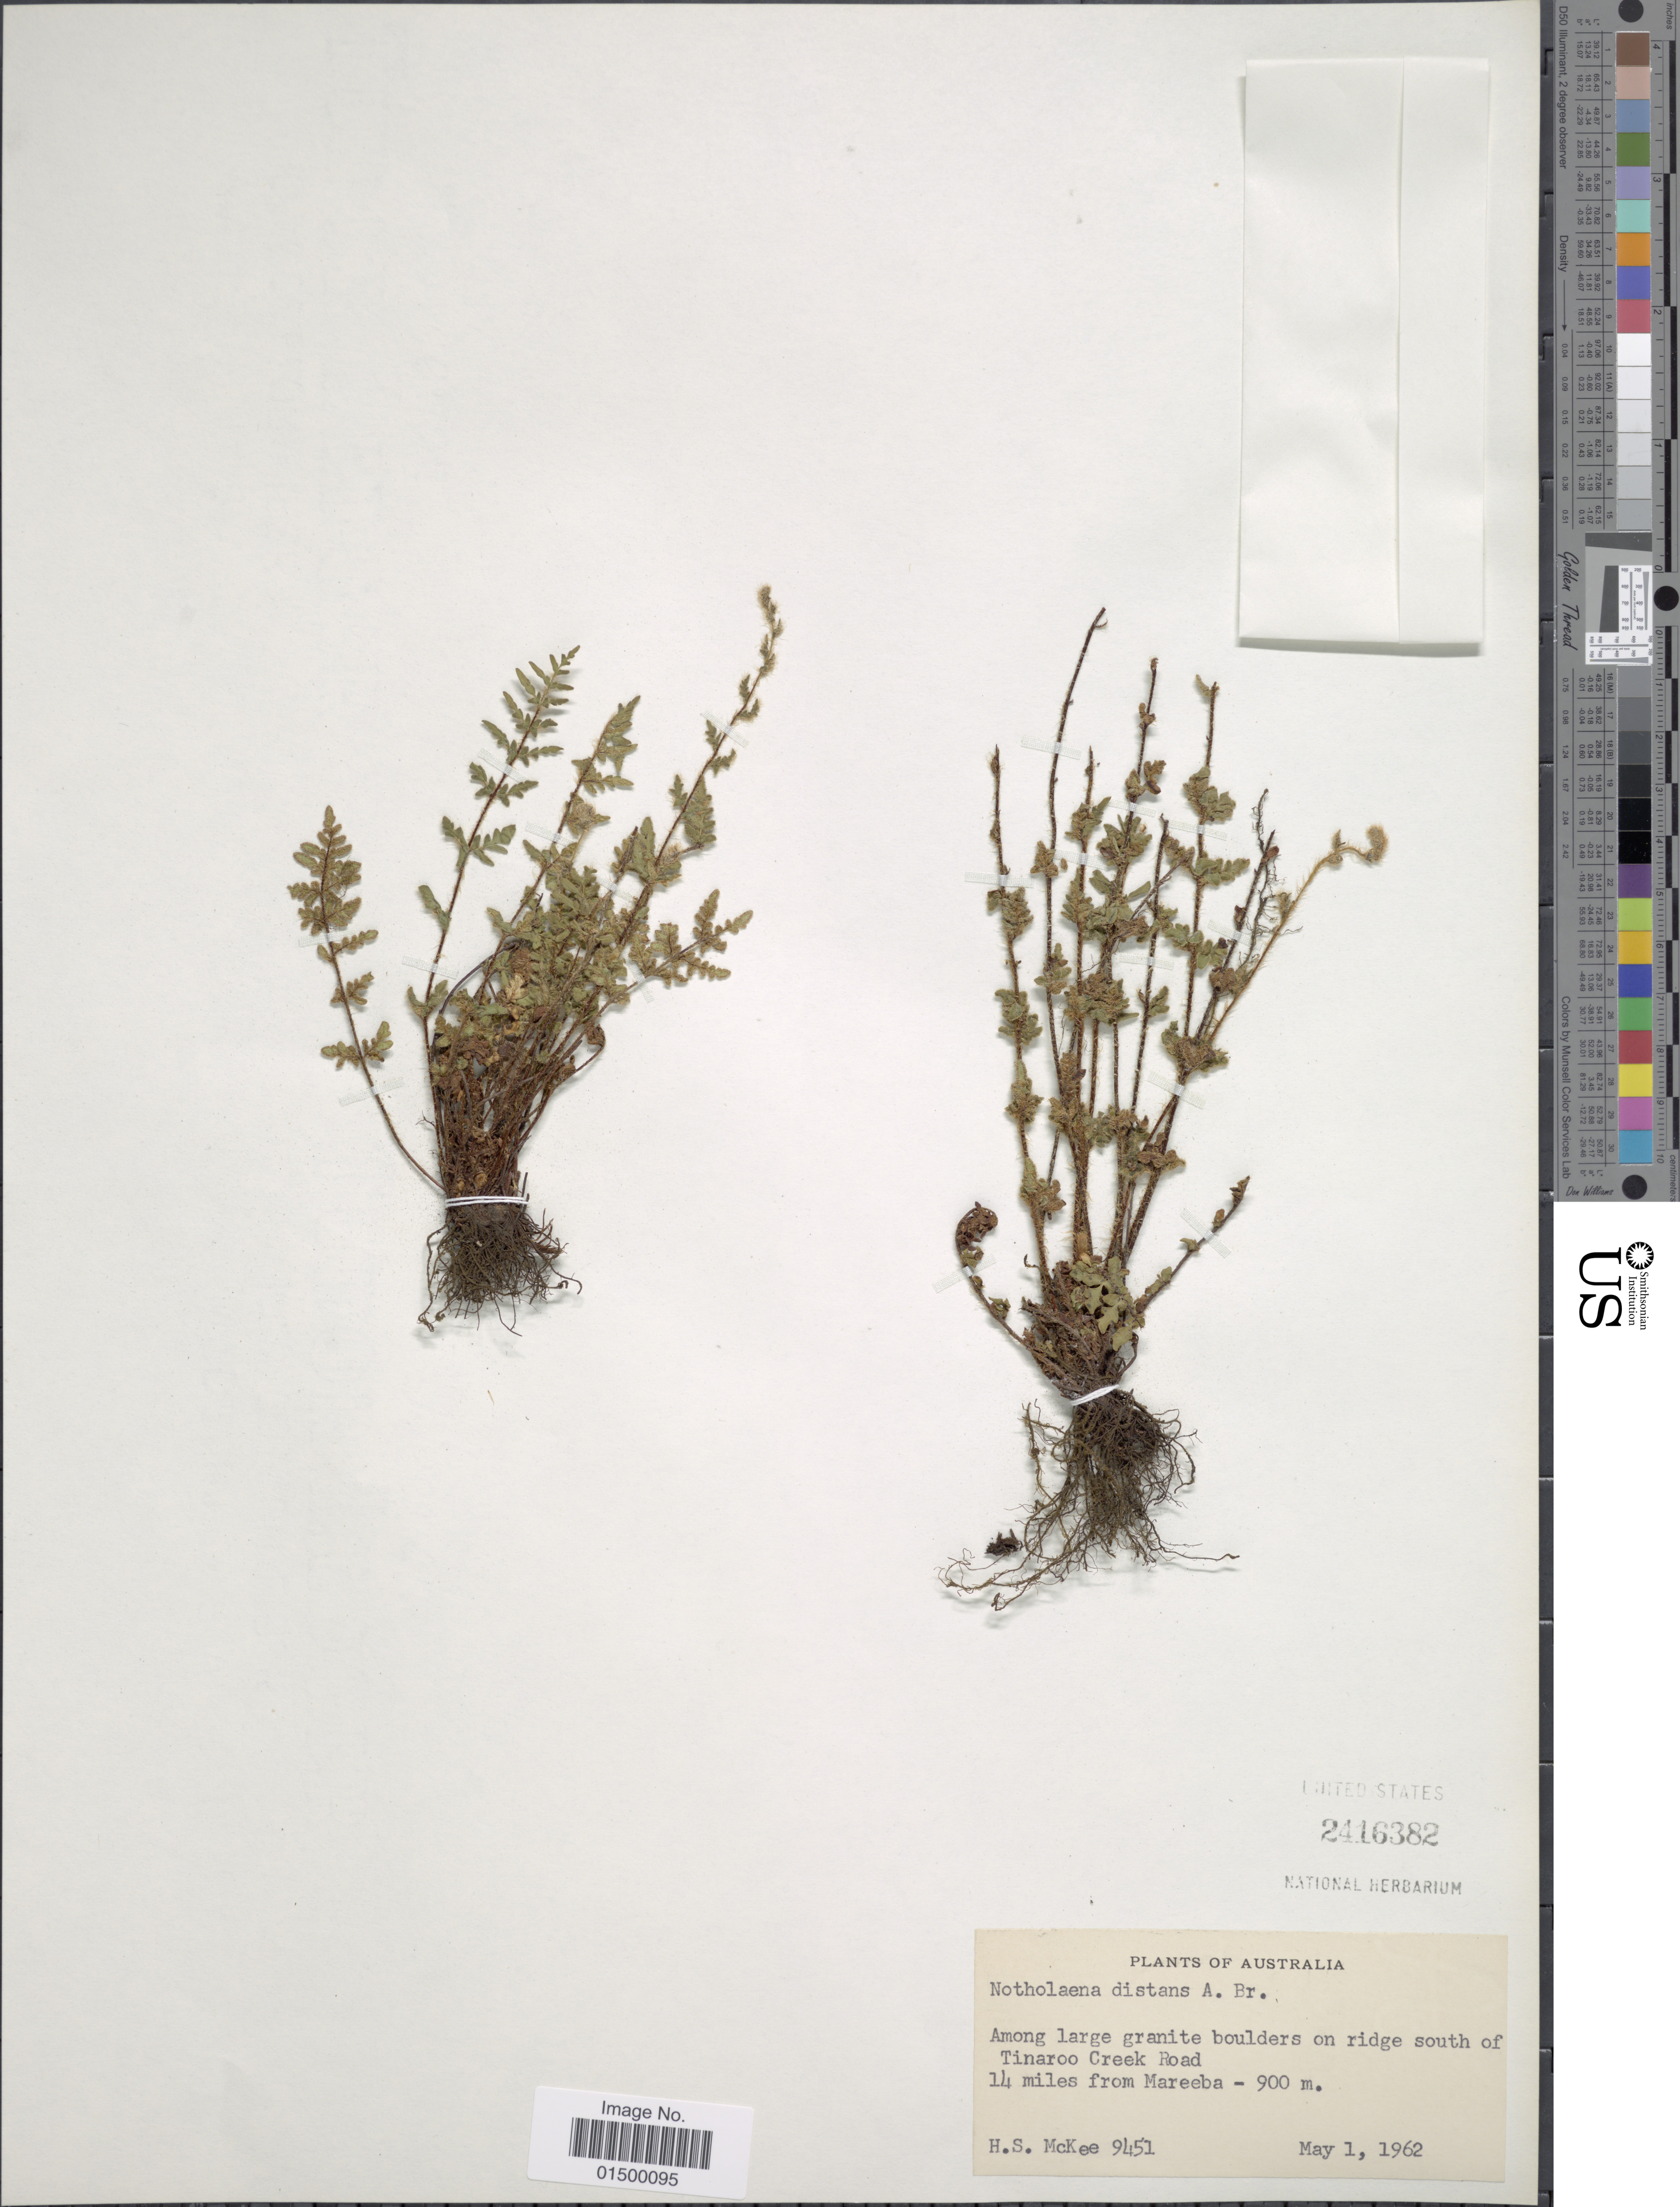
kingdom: Plantae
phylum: Tracheophyta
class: Polypodiopsida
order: Polypodiales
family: Pteridaceae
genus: Cheilanthes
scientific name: Cheilanthes distans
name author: Mett.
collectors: H. S. McKee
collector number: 9451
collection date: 1962-05-01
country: Australia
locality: Among large granite boulders on ridge south of Tinaroo Creek Road. 14 miles from Mareeba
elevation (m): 900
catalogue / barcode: US 2416382